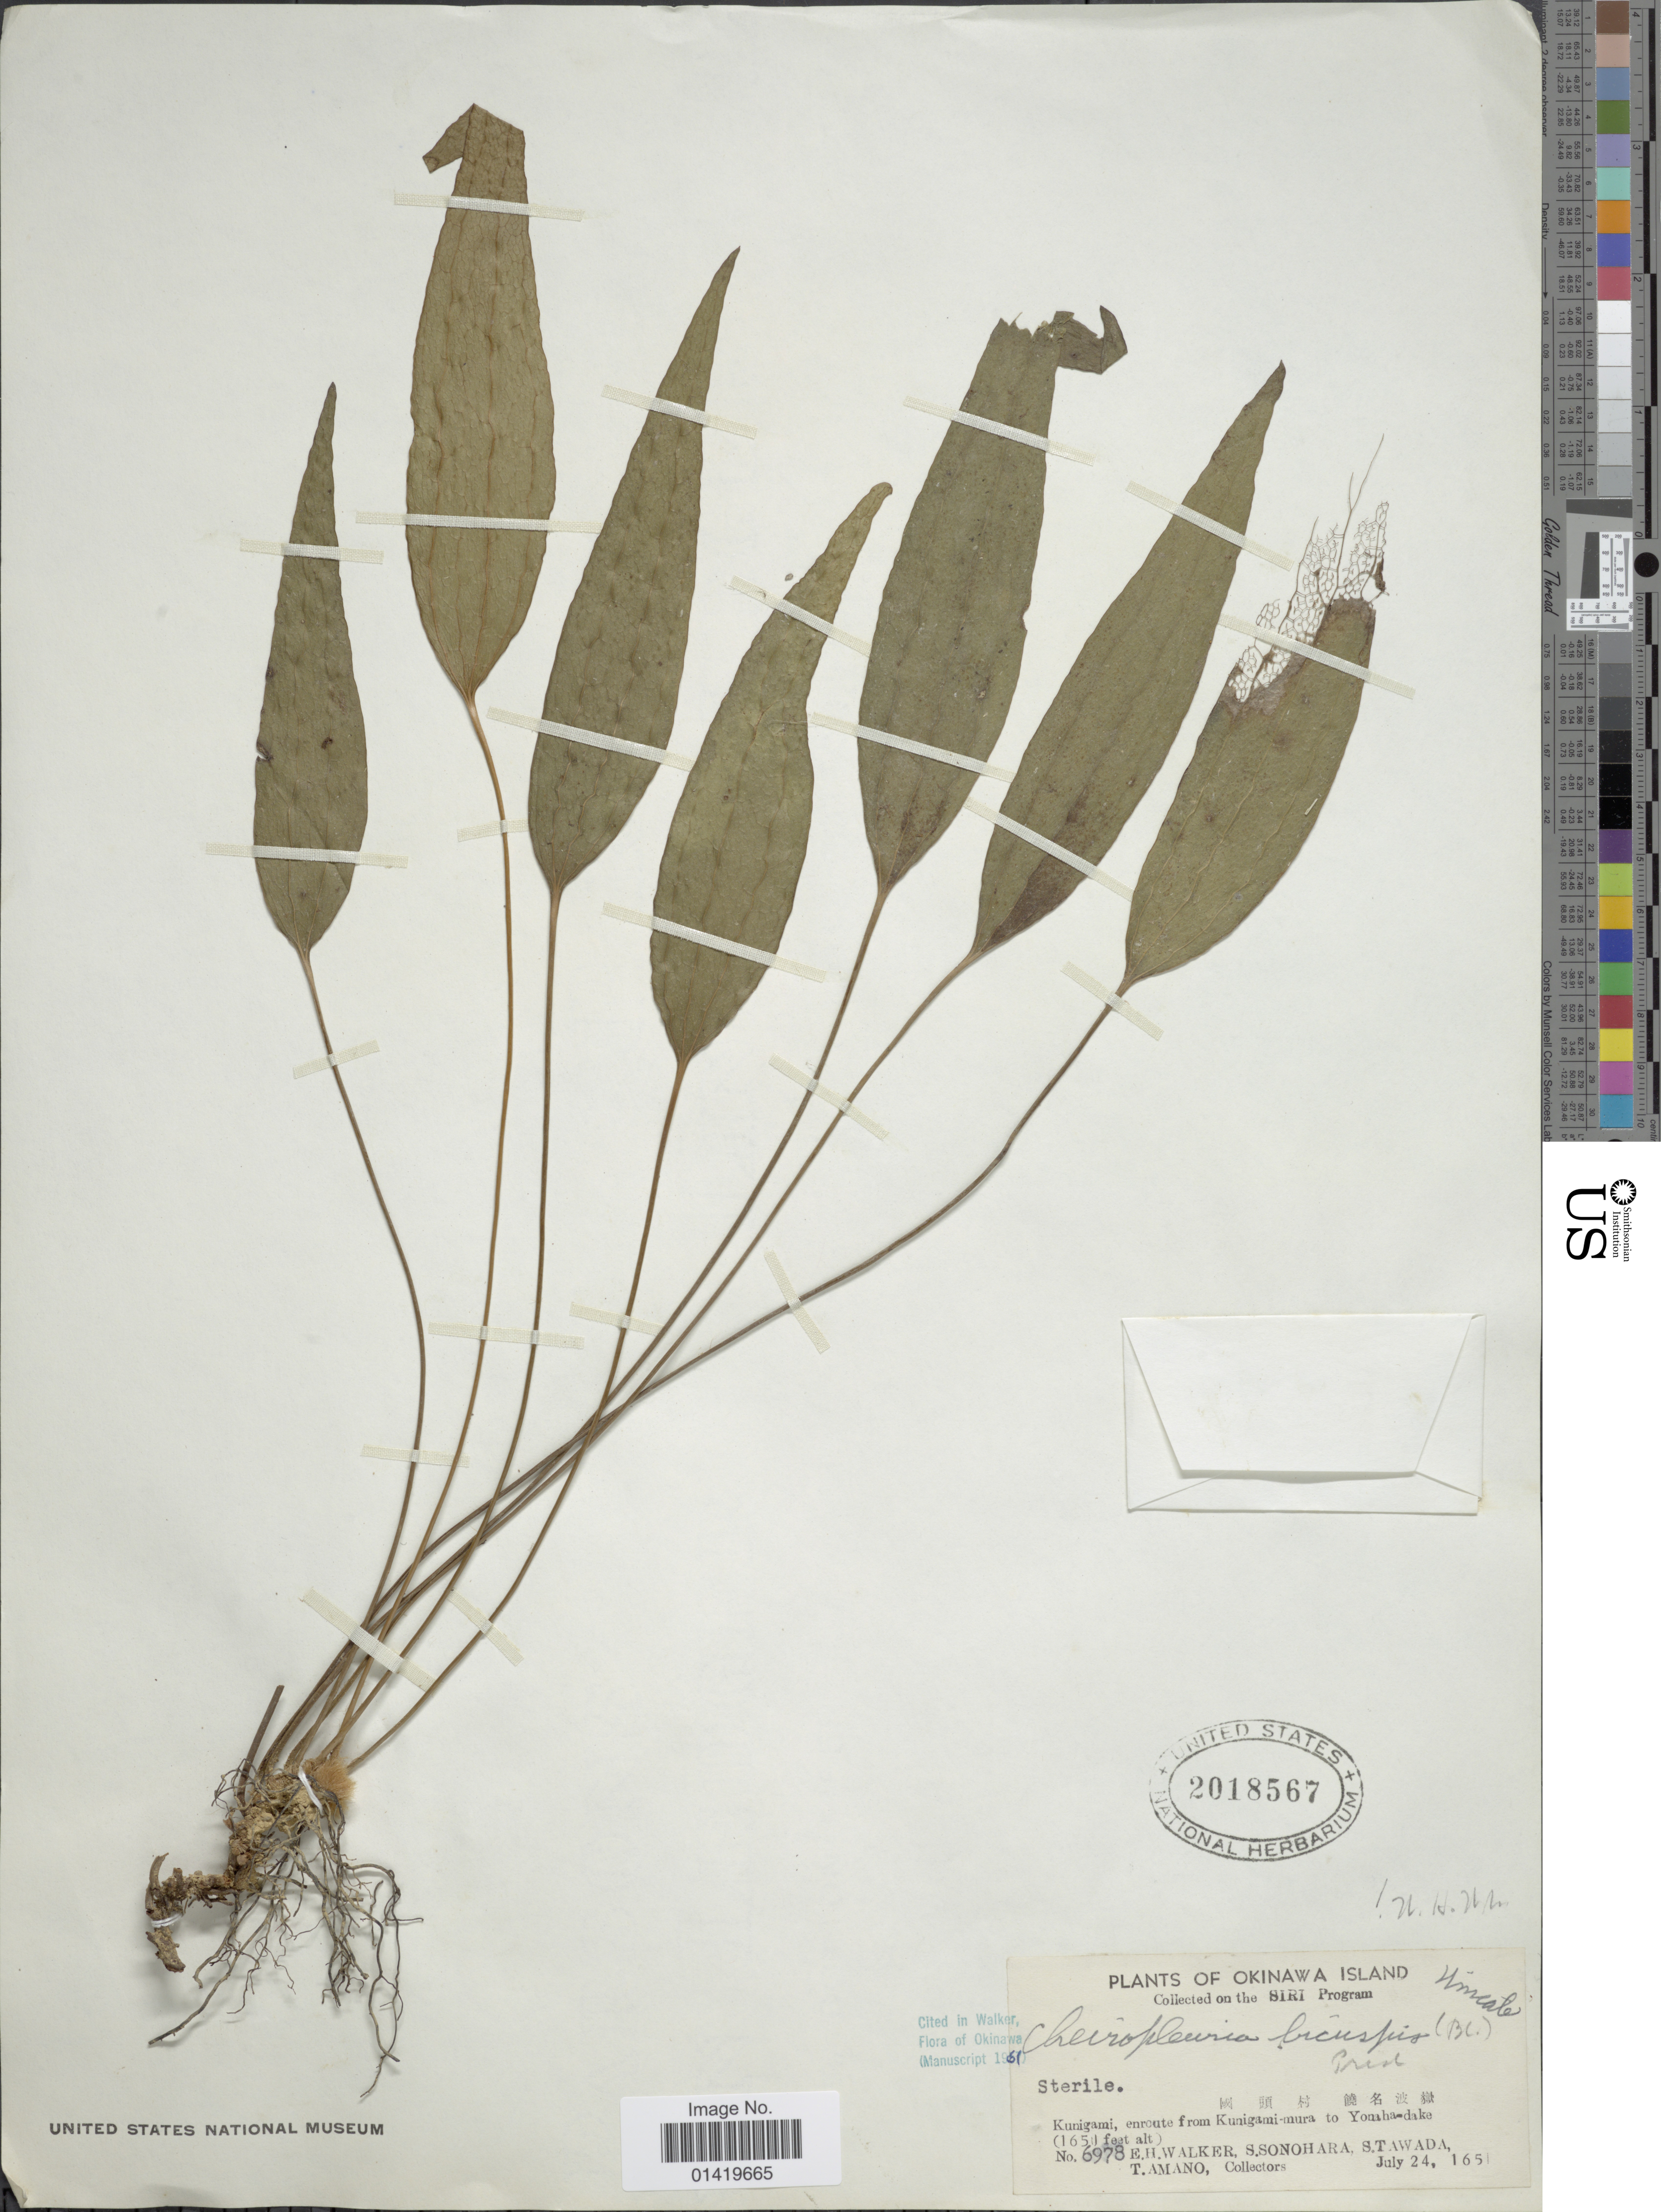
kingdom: Plantae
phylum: Tracheophyta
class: Polypodiopsida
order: Gleicheniales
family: Dipteridaceae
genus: Cheiropleuria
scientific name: Cheiropleuria bicuspis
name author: (Blume) C. Presl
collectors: E. H. Walker, S. Sonohara, S. Tawada & T. Amano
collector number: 6978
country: Japan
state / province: Okinawa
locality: Okinawa Island. Kunigami, en route from Kunigami-mura to Yomha-dake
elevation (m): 503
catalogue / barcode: US 2018567